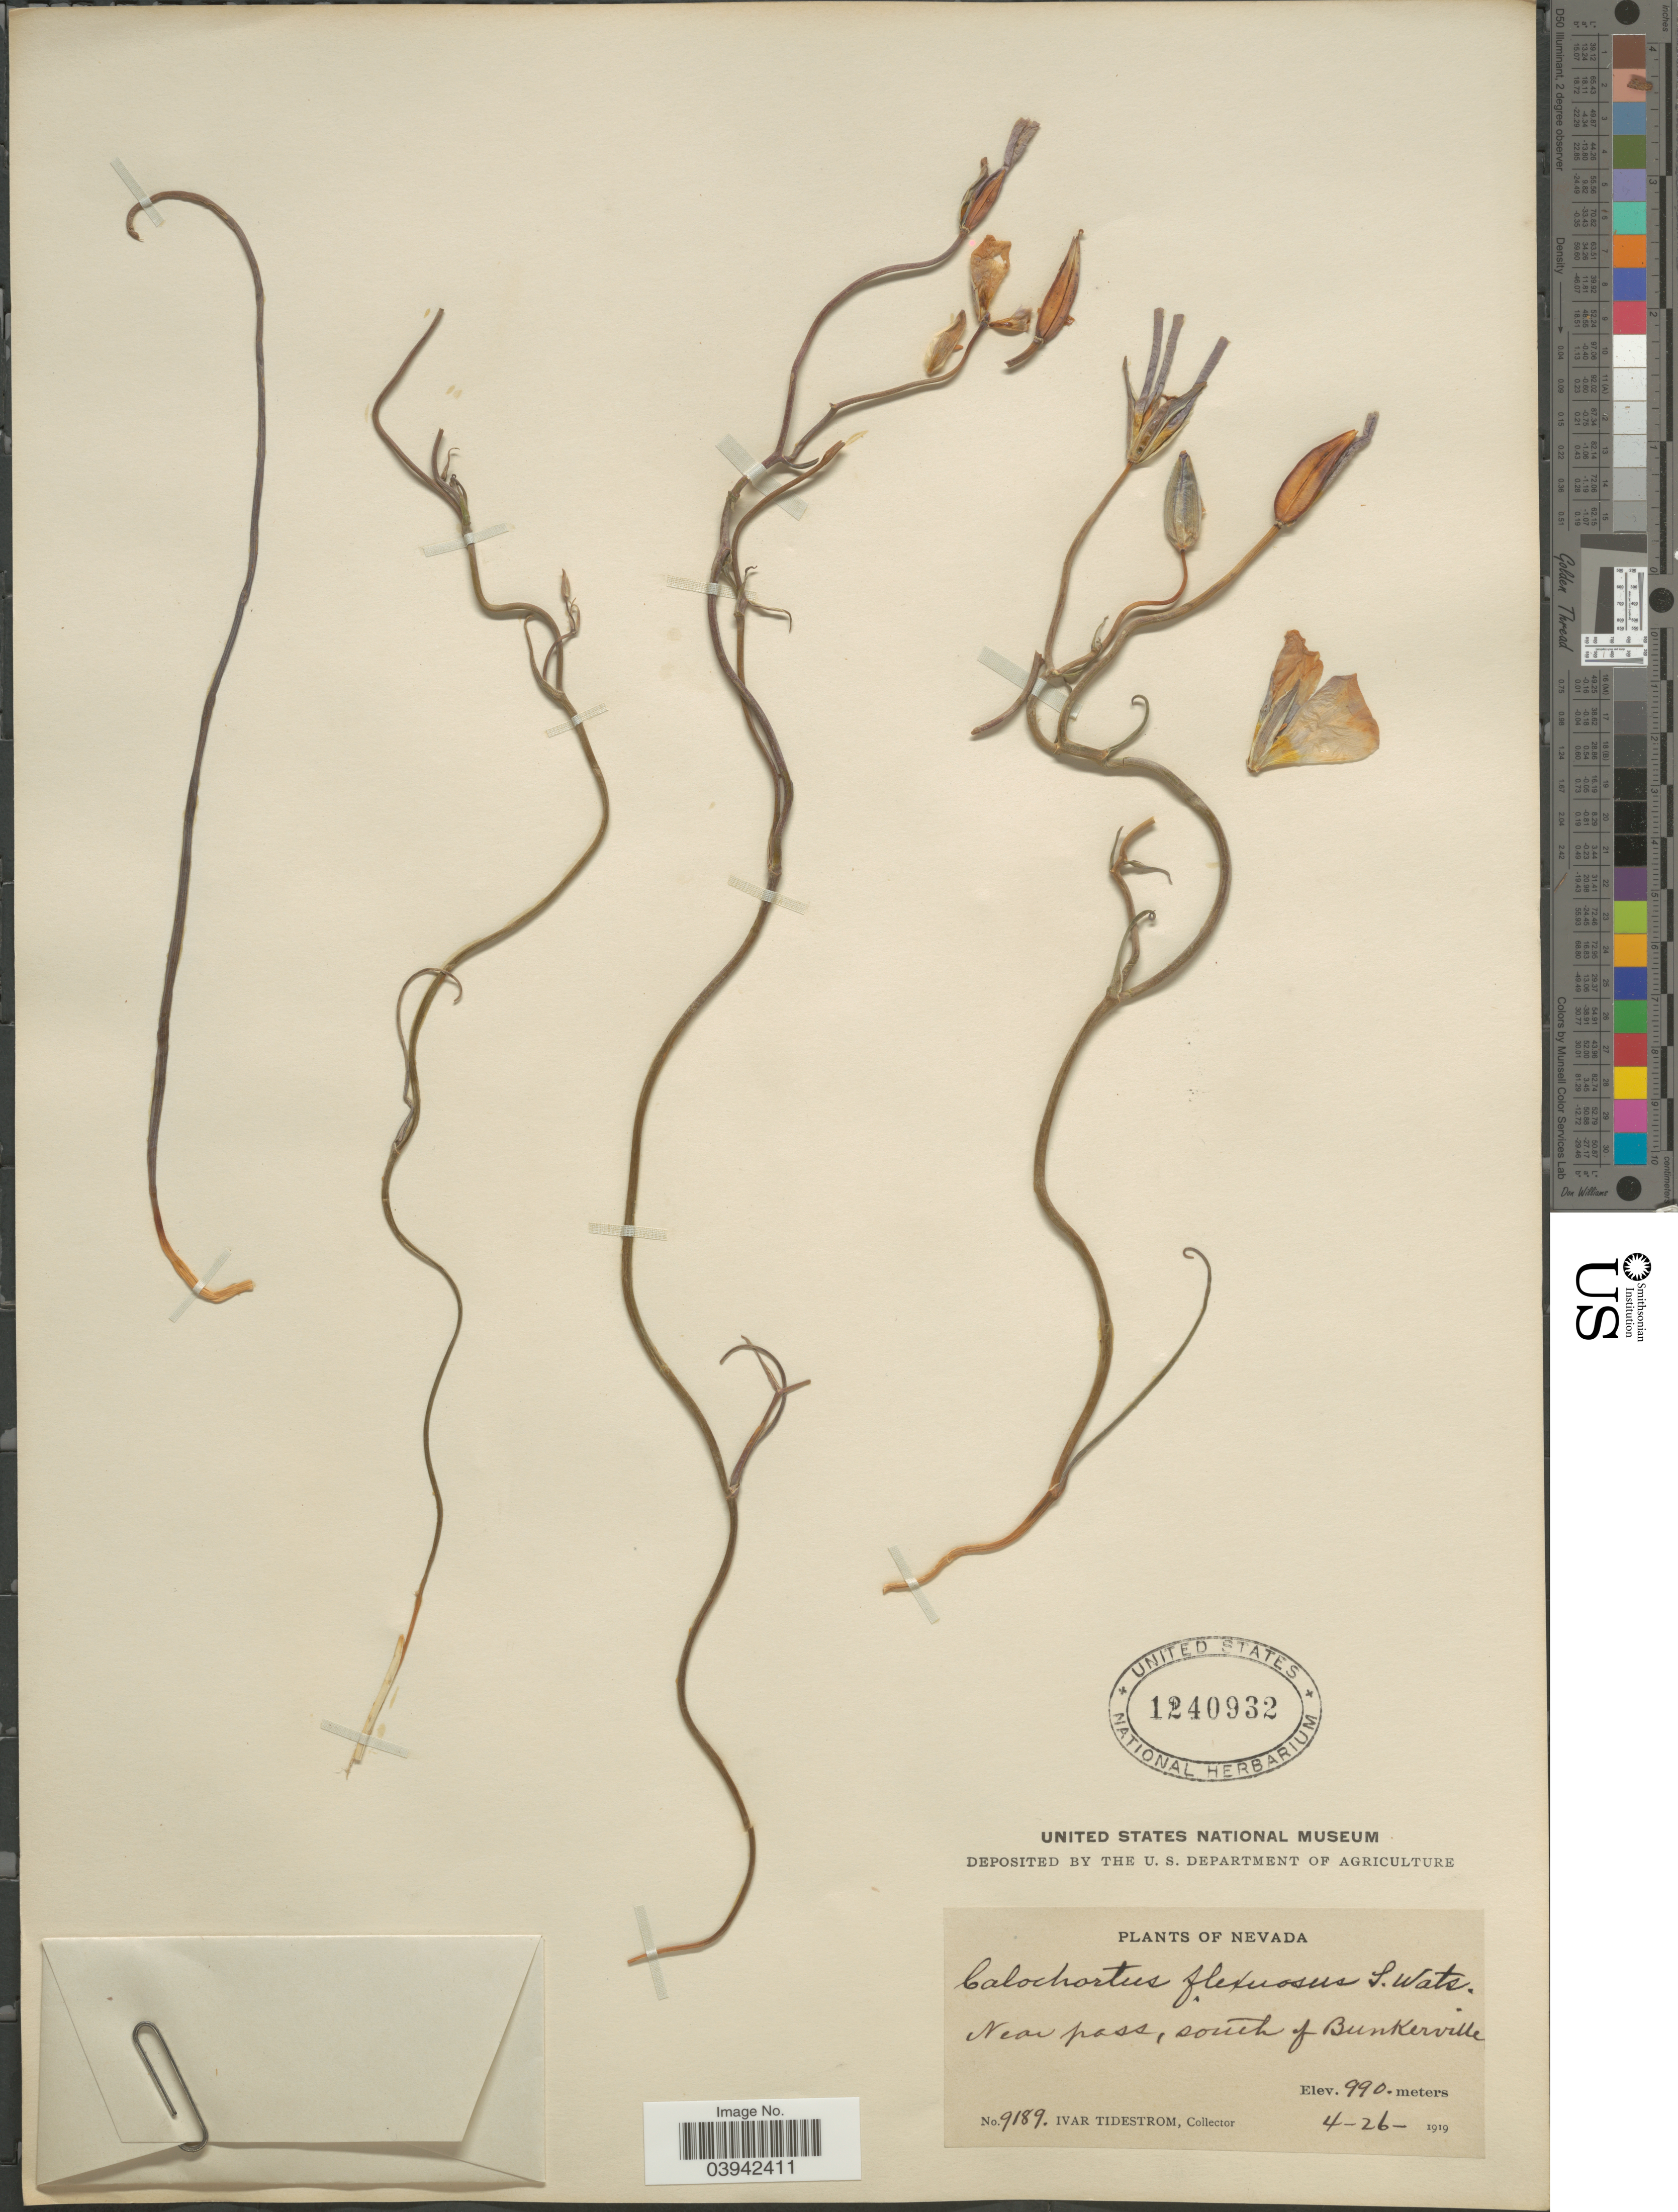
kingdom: Plantae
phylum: Tracheophyta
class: Liliopsida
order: Liliales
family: Liliaceae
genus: Calochortus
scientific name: Calochortus flexuosus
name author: S. Watson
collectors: I. F. Tidestrom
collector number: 9189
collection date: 1919-04-26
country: United States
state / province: Nevada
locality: Near pass, south of BunKerville.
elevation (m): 990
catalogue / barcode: US 1240932